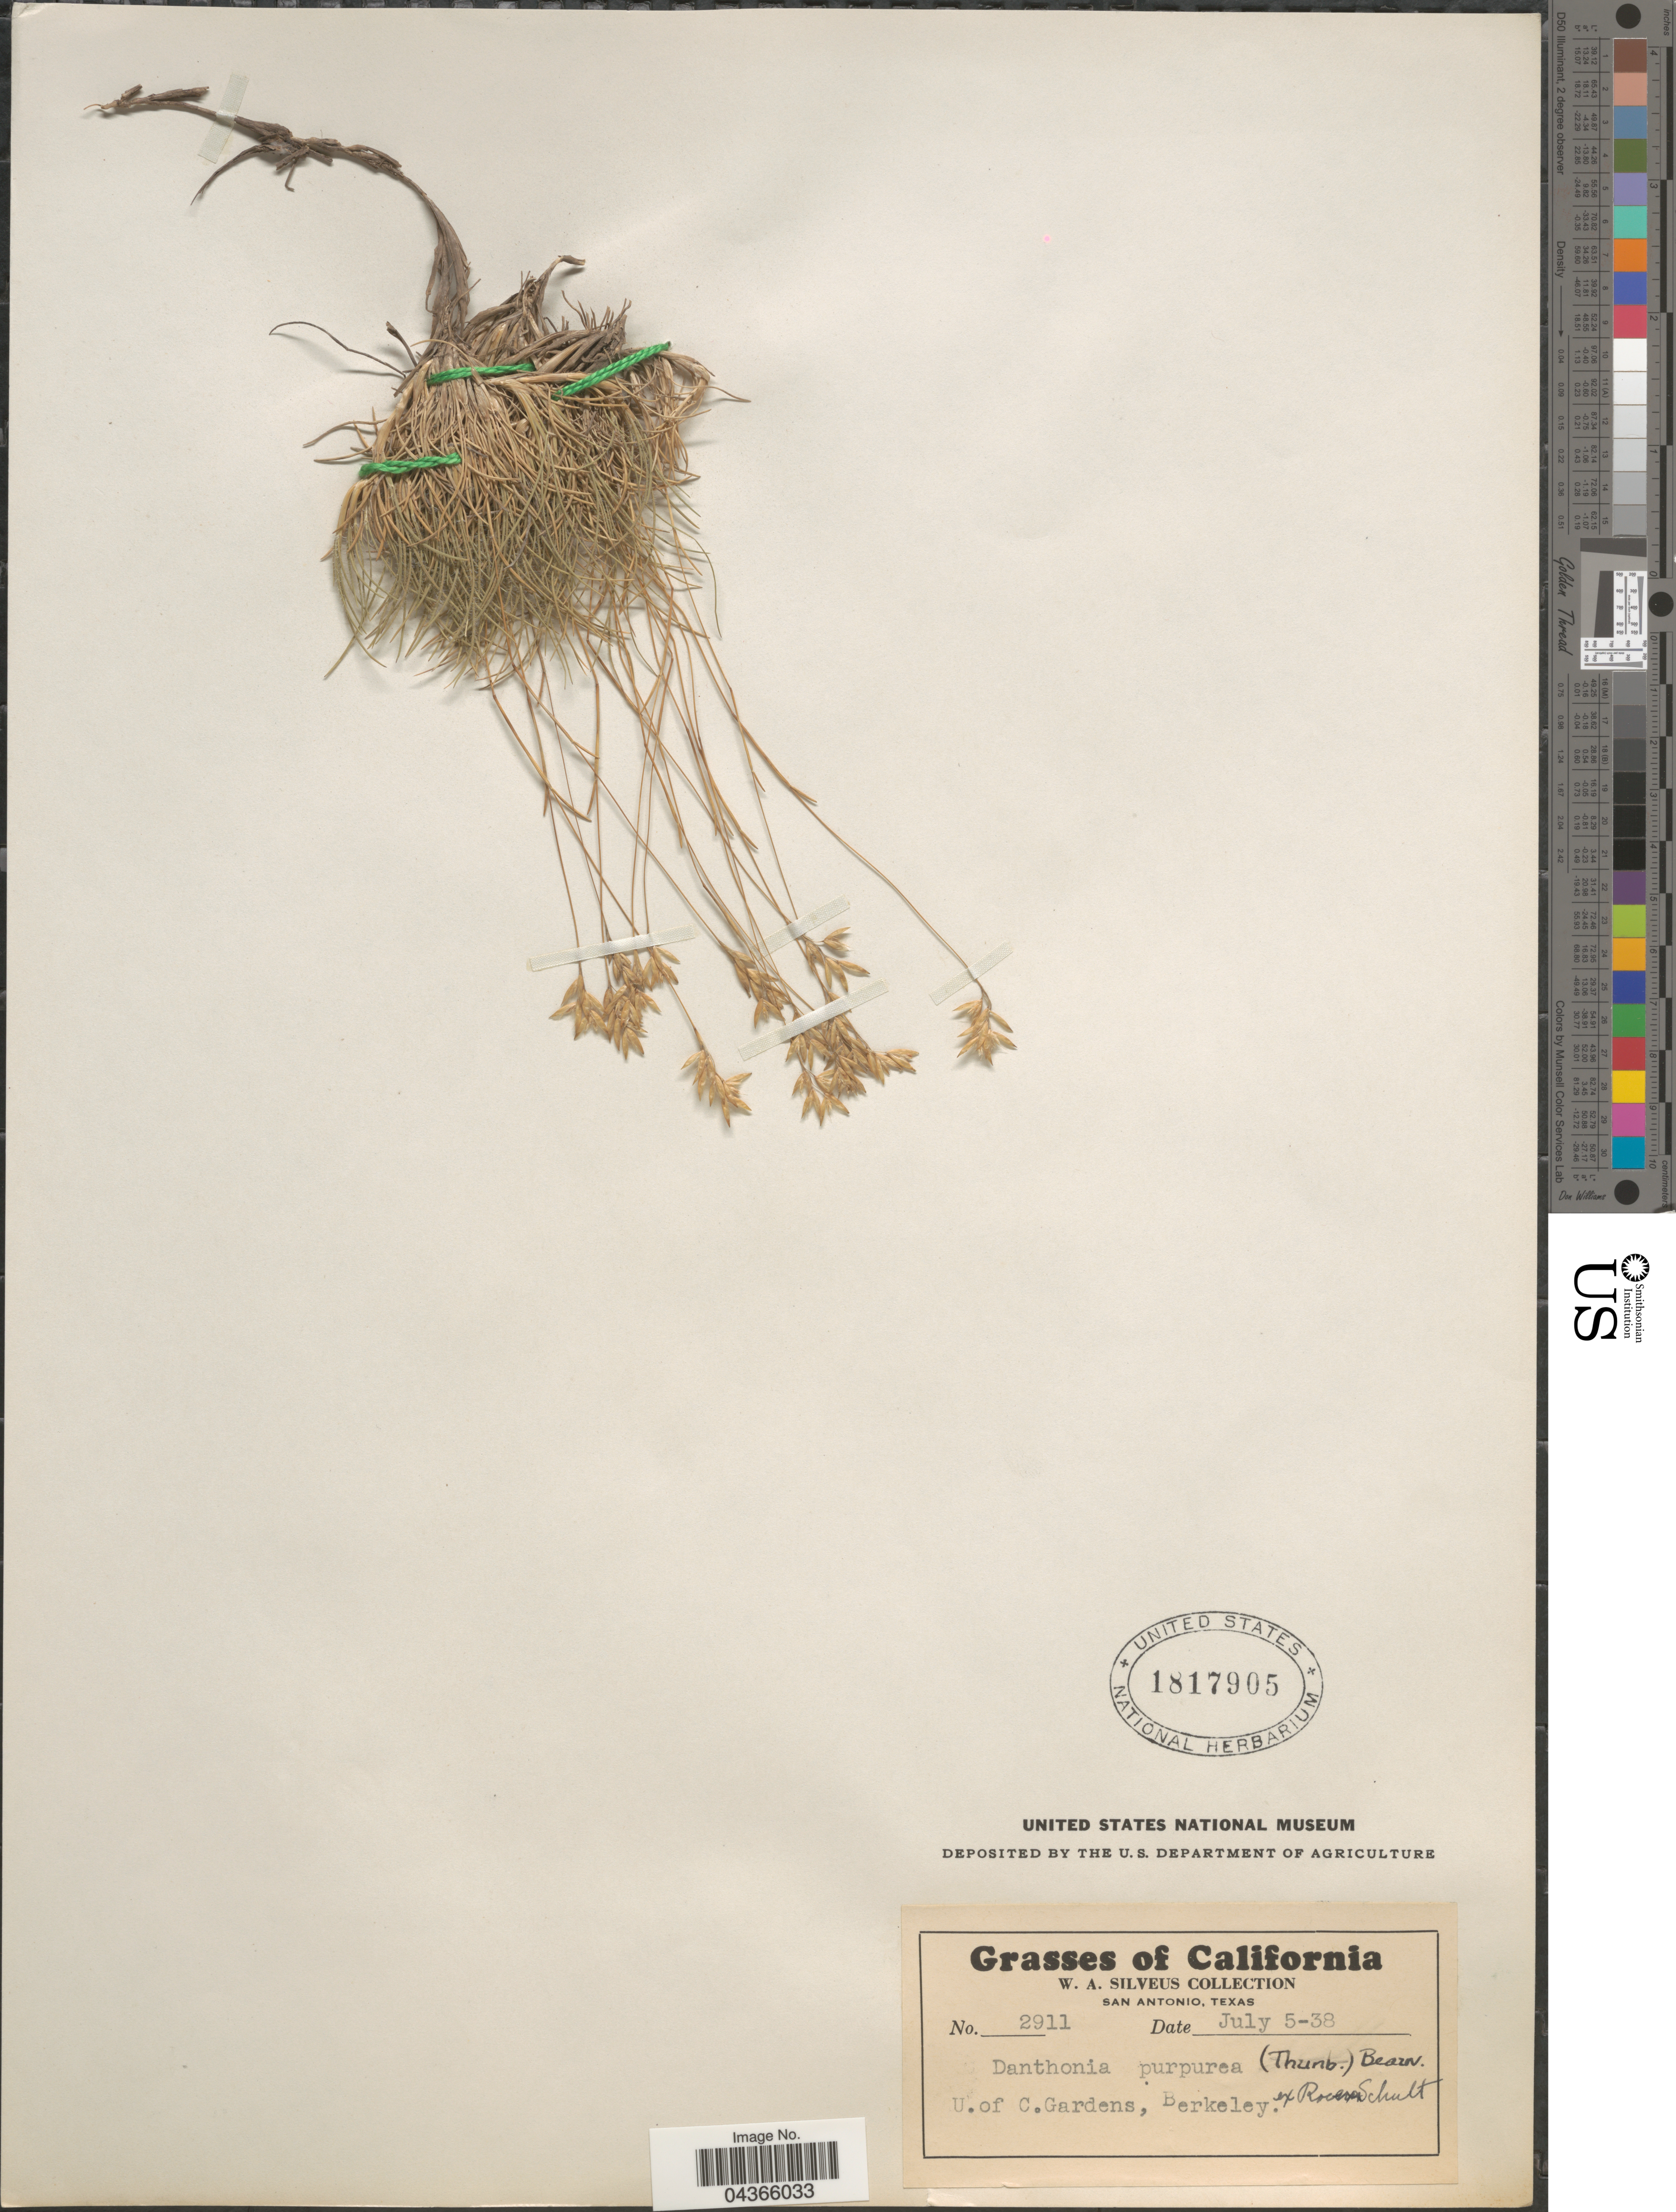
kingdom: Plantae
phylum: Tracheophyta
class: Liliopsida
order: Poales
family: Poaceae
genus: Tribolium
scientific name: Tribolium purpureum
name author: (L. f.) Verboom & H.P. Linder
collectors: W. Silveus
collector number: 2911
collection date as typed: Transcribed d/m/y: 5/7/38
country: United States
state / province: California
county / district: Alameda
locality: U. of C. Gardens, Berkeley.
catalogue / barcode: US 1817905